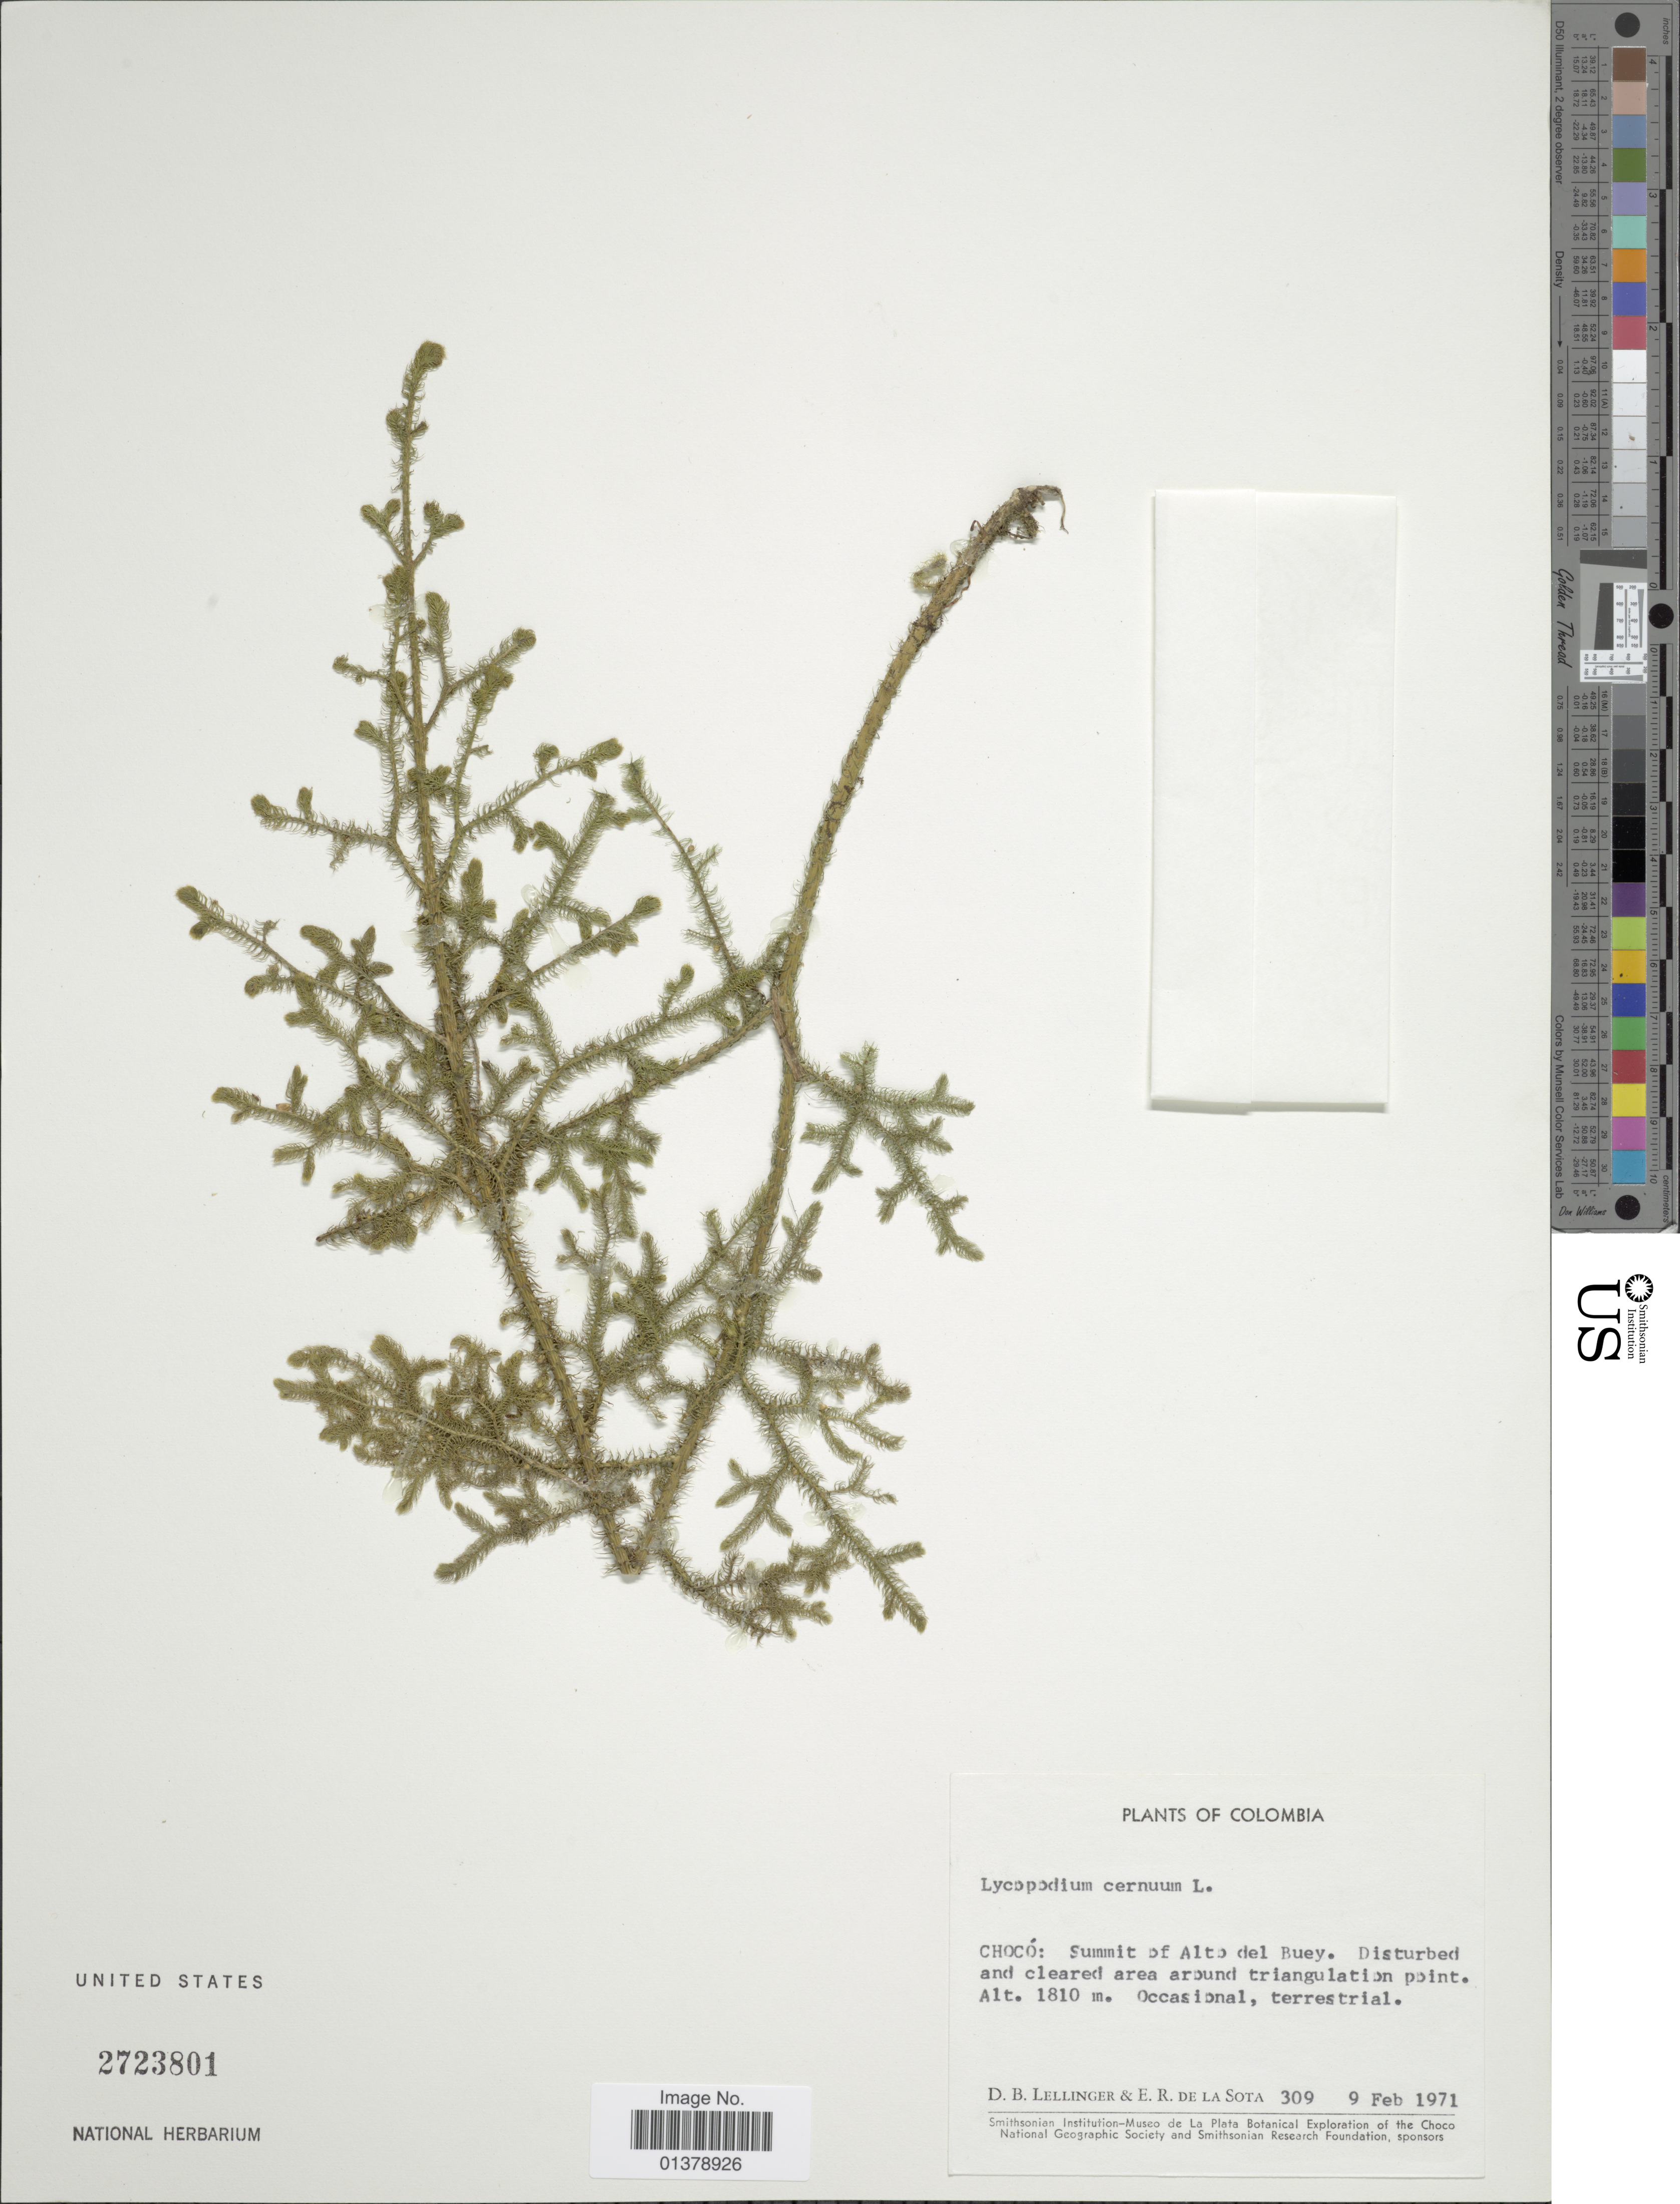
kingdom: Plantae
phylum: Tracheophyta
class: Lycopodiopsida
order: Lycopodiales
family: Lycopodiaceae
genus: Palhinhaea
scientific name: Palhinhaea cernua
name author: (L.) Vasc. & Franco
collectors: D. B. Lellinger & E. R. de la Sota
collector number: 309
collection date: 1971-02-09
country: Colombia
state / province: Chocó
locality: Summit of Alto del Buey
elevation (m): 1810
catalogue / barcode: US 2723801